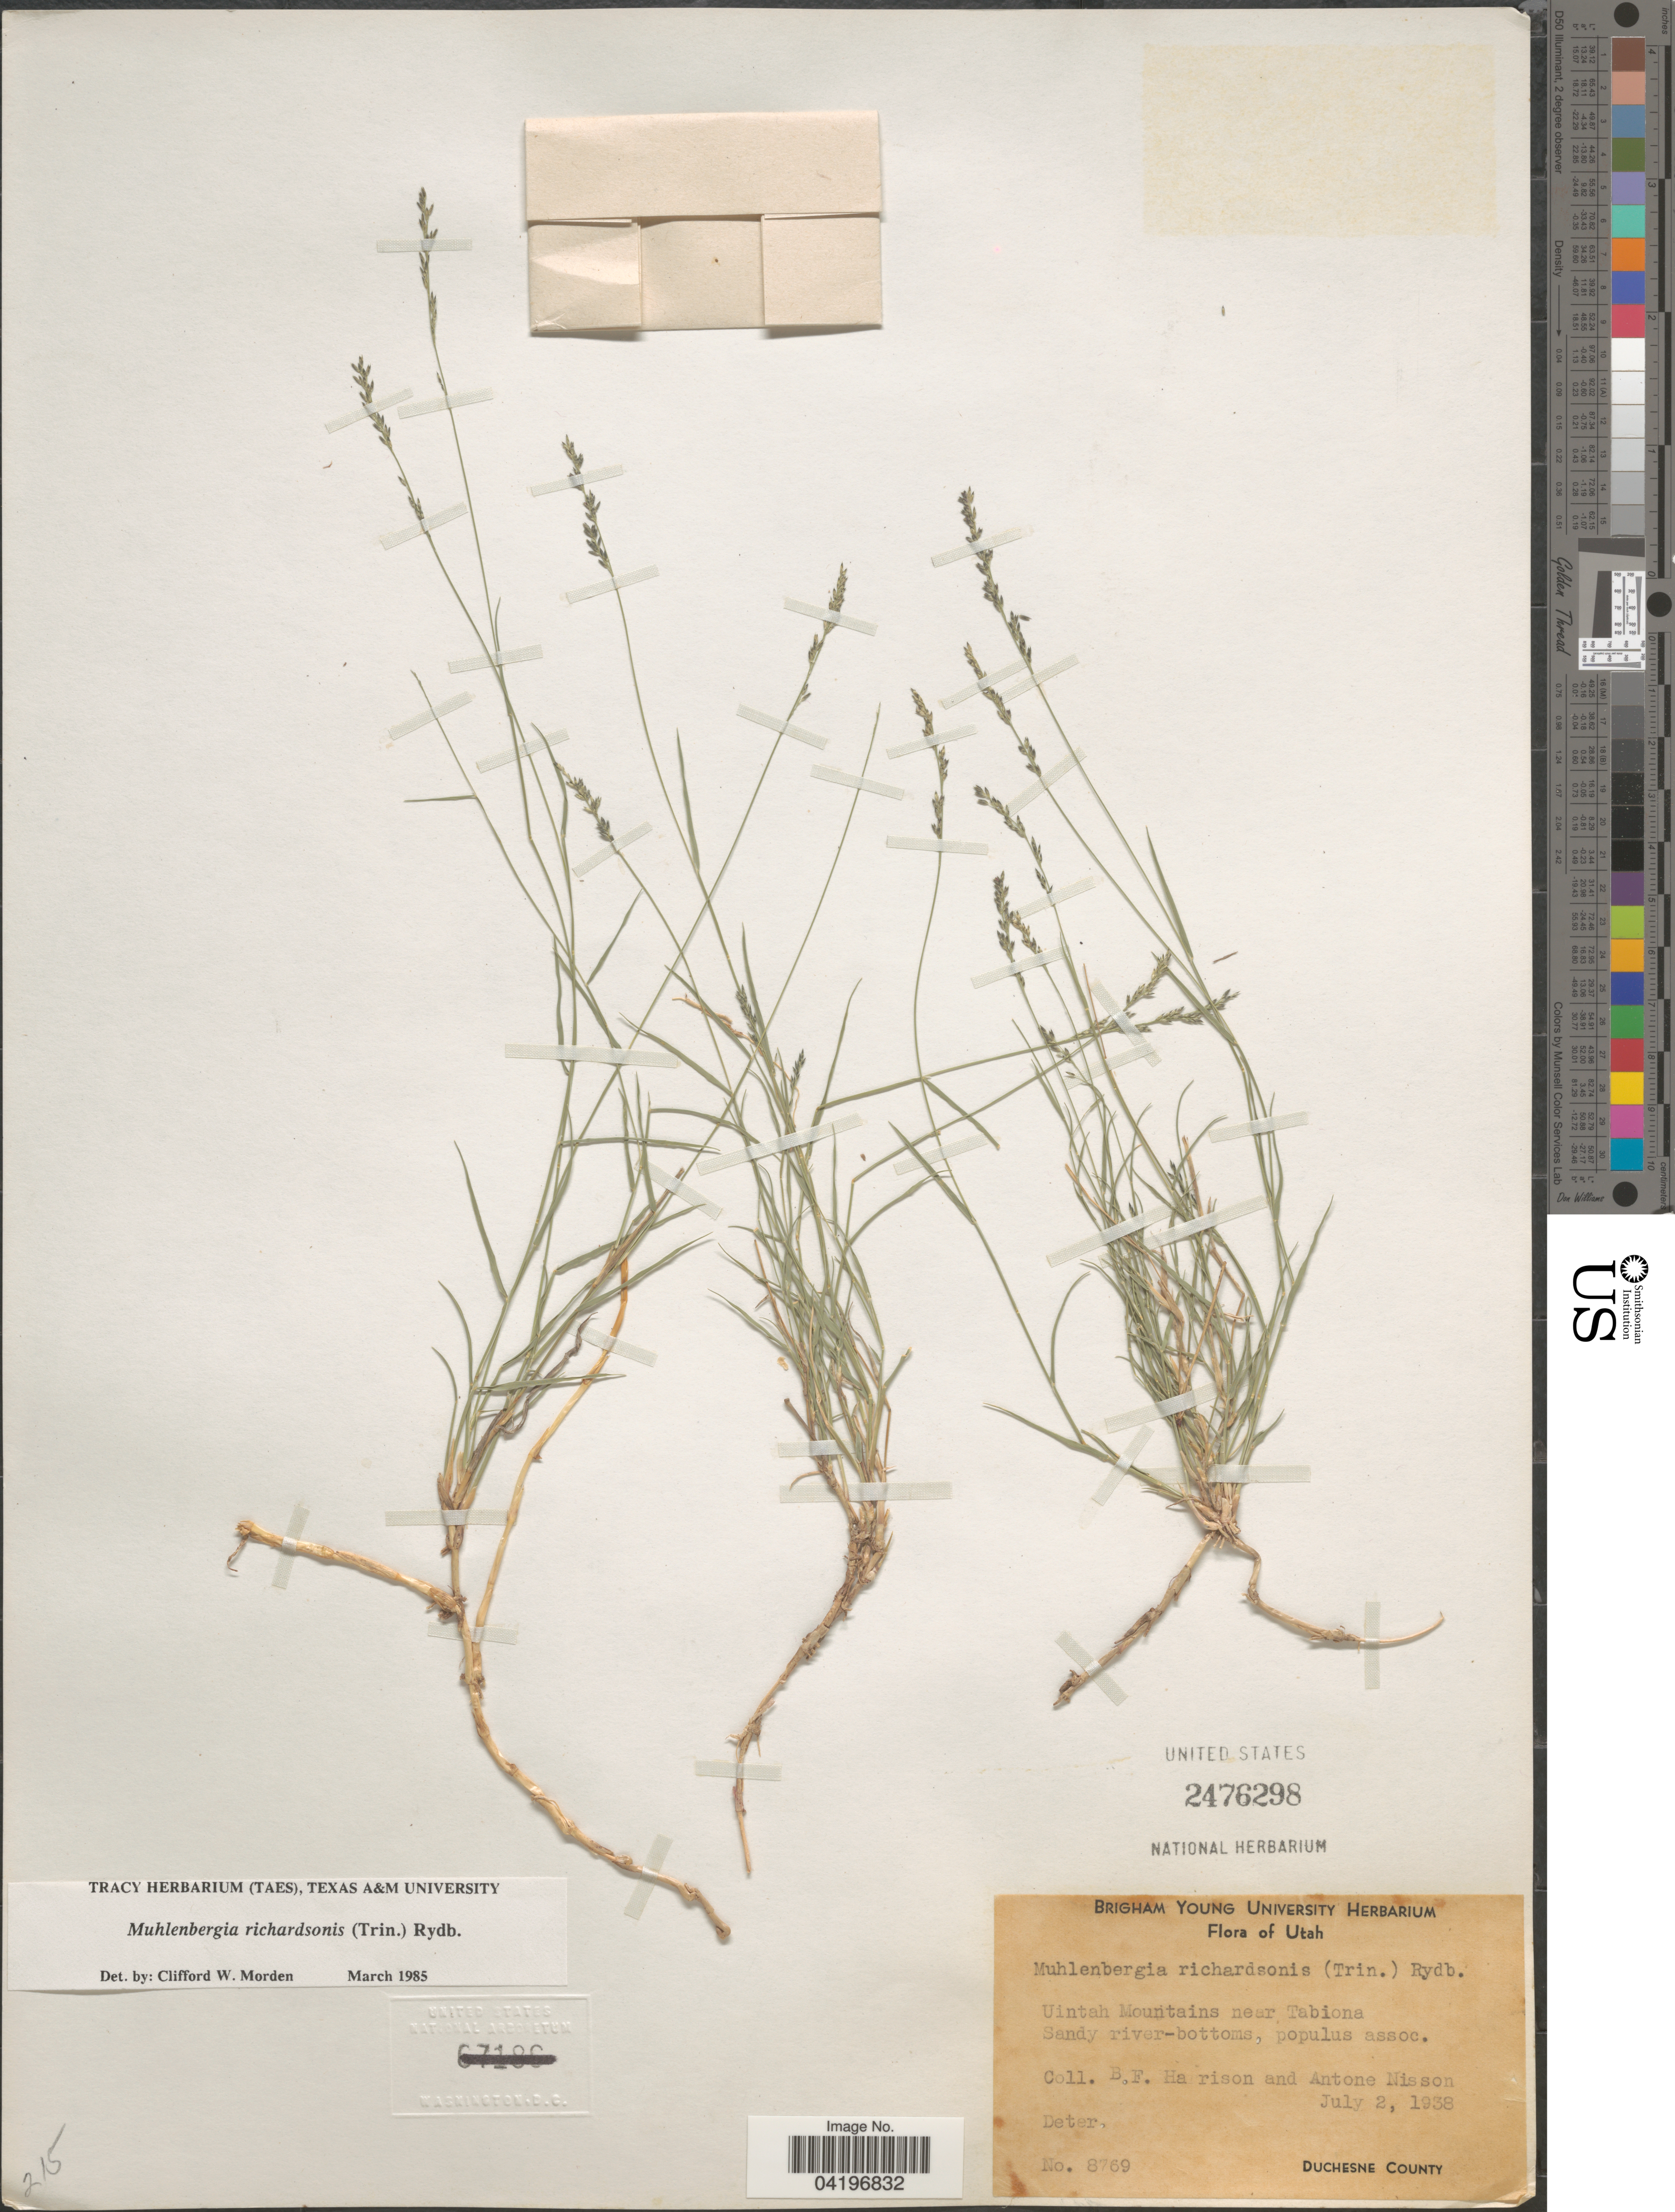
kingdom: Plantae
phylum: Tracheophyta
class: Liliopsida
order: Poales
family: Poaceae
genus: Muhlenbergia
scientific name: Muhlenbergia richardsonis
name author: (Trin.) Rydb.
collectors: B. F. Harrison & A. Nisson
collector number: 8769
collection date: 1938-07-02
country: United States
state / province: Utah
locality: Uintah Mountains near Tabiona Sandy river-bottoms. Duchesne County.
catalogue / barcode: US 2476298